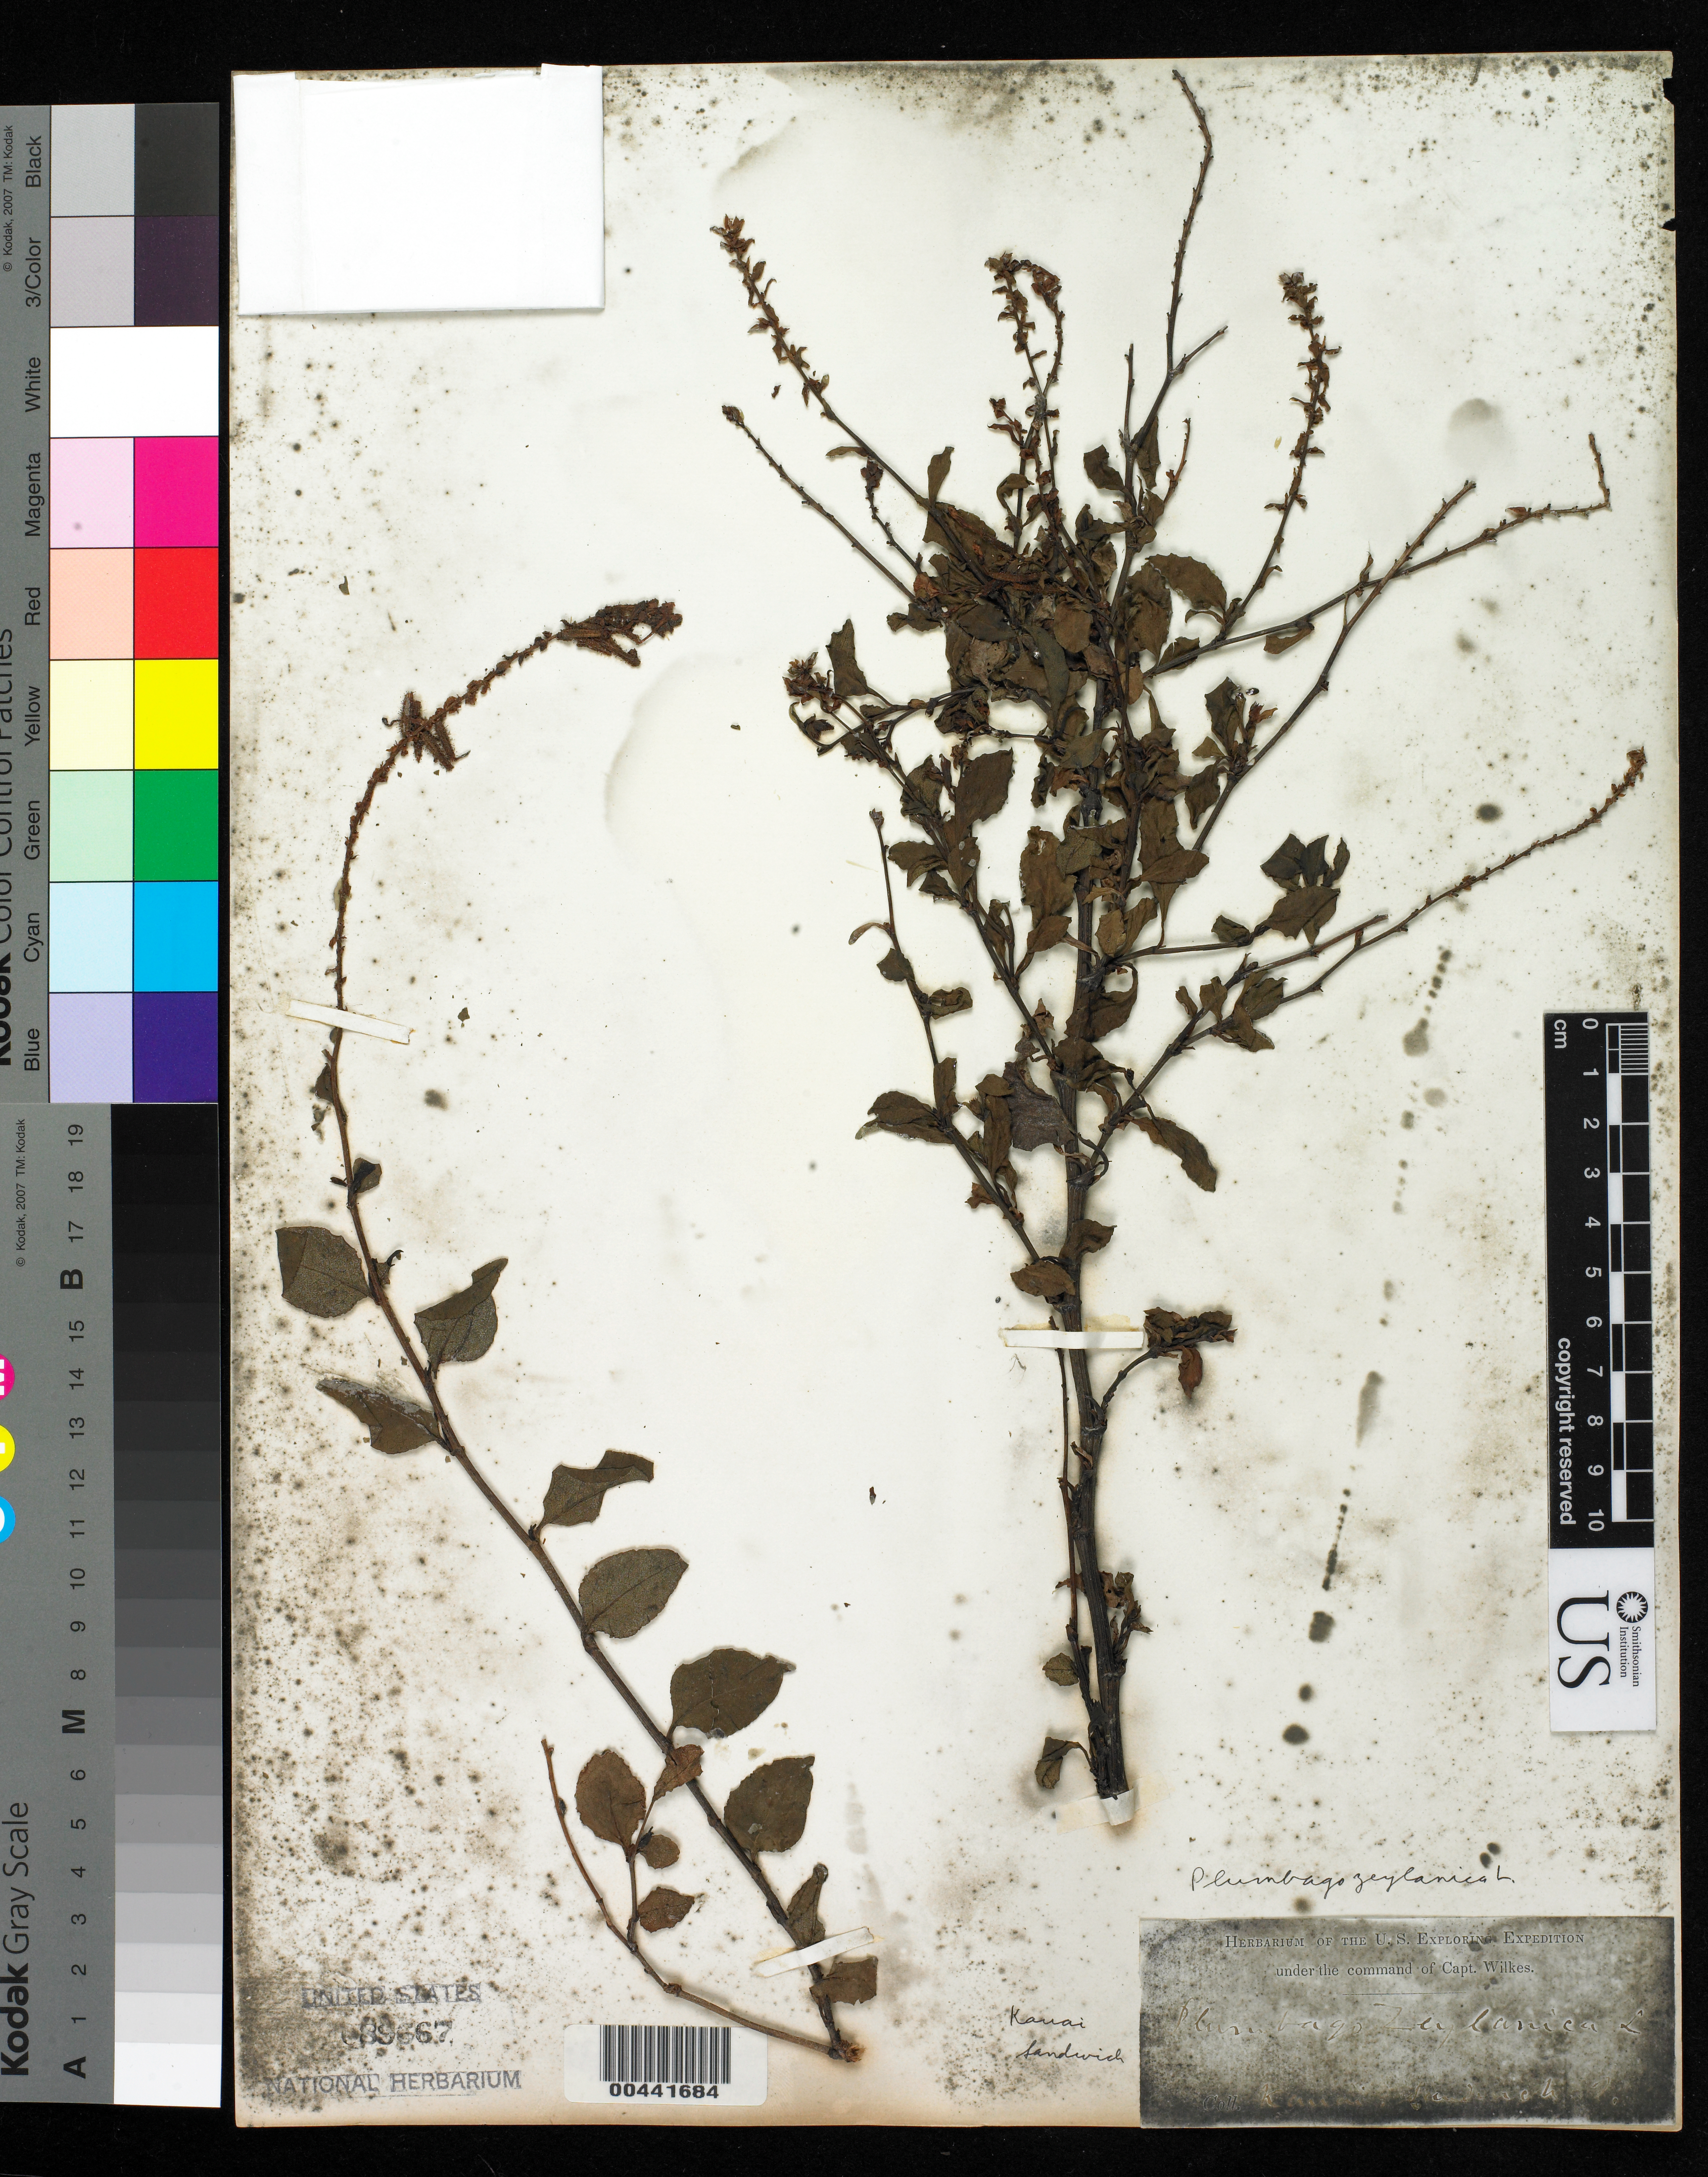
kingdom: Plantae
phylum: Tracheophyta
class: Magnoliopsida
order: Caryophyllales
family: Plumbaginaceae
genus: Plumbago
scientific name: Plumbago sp.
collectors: Wilkes Explor. Exped.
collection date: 1838/1842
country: United States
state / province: Hawaii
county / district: Kauai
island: Kaua'i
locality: Kauai, Sandwich Islands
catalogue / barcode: US 89667